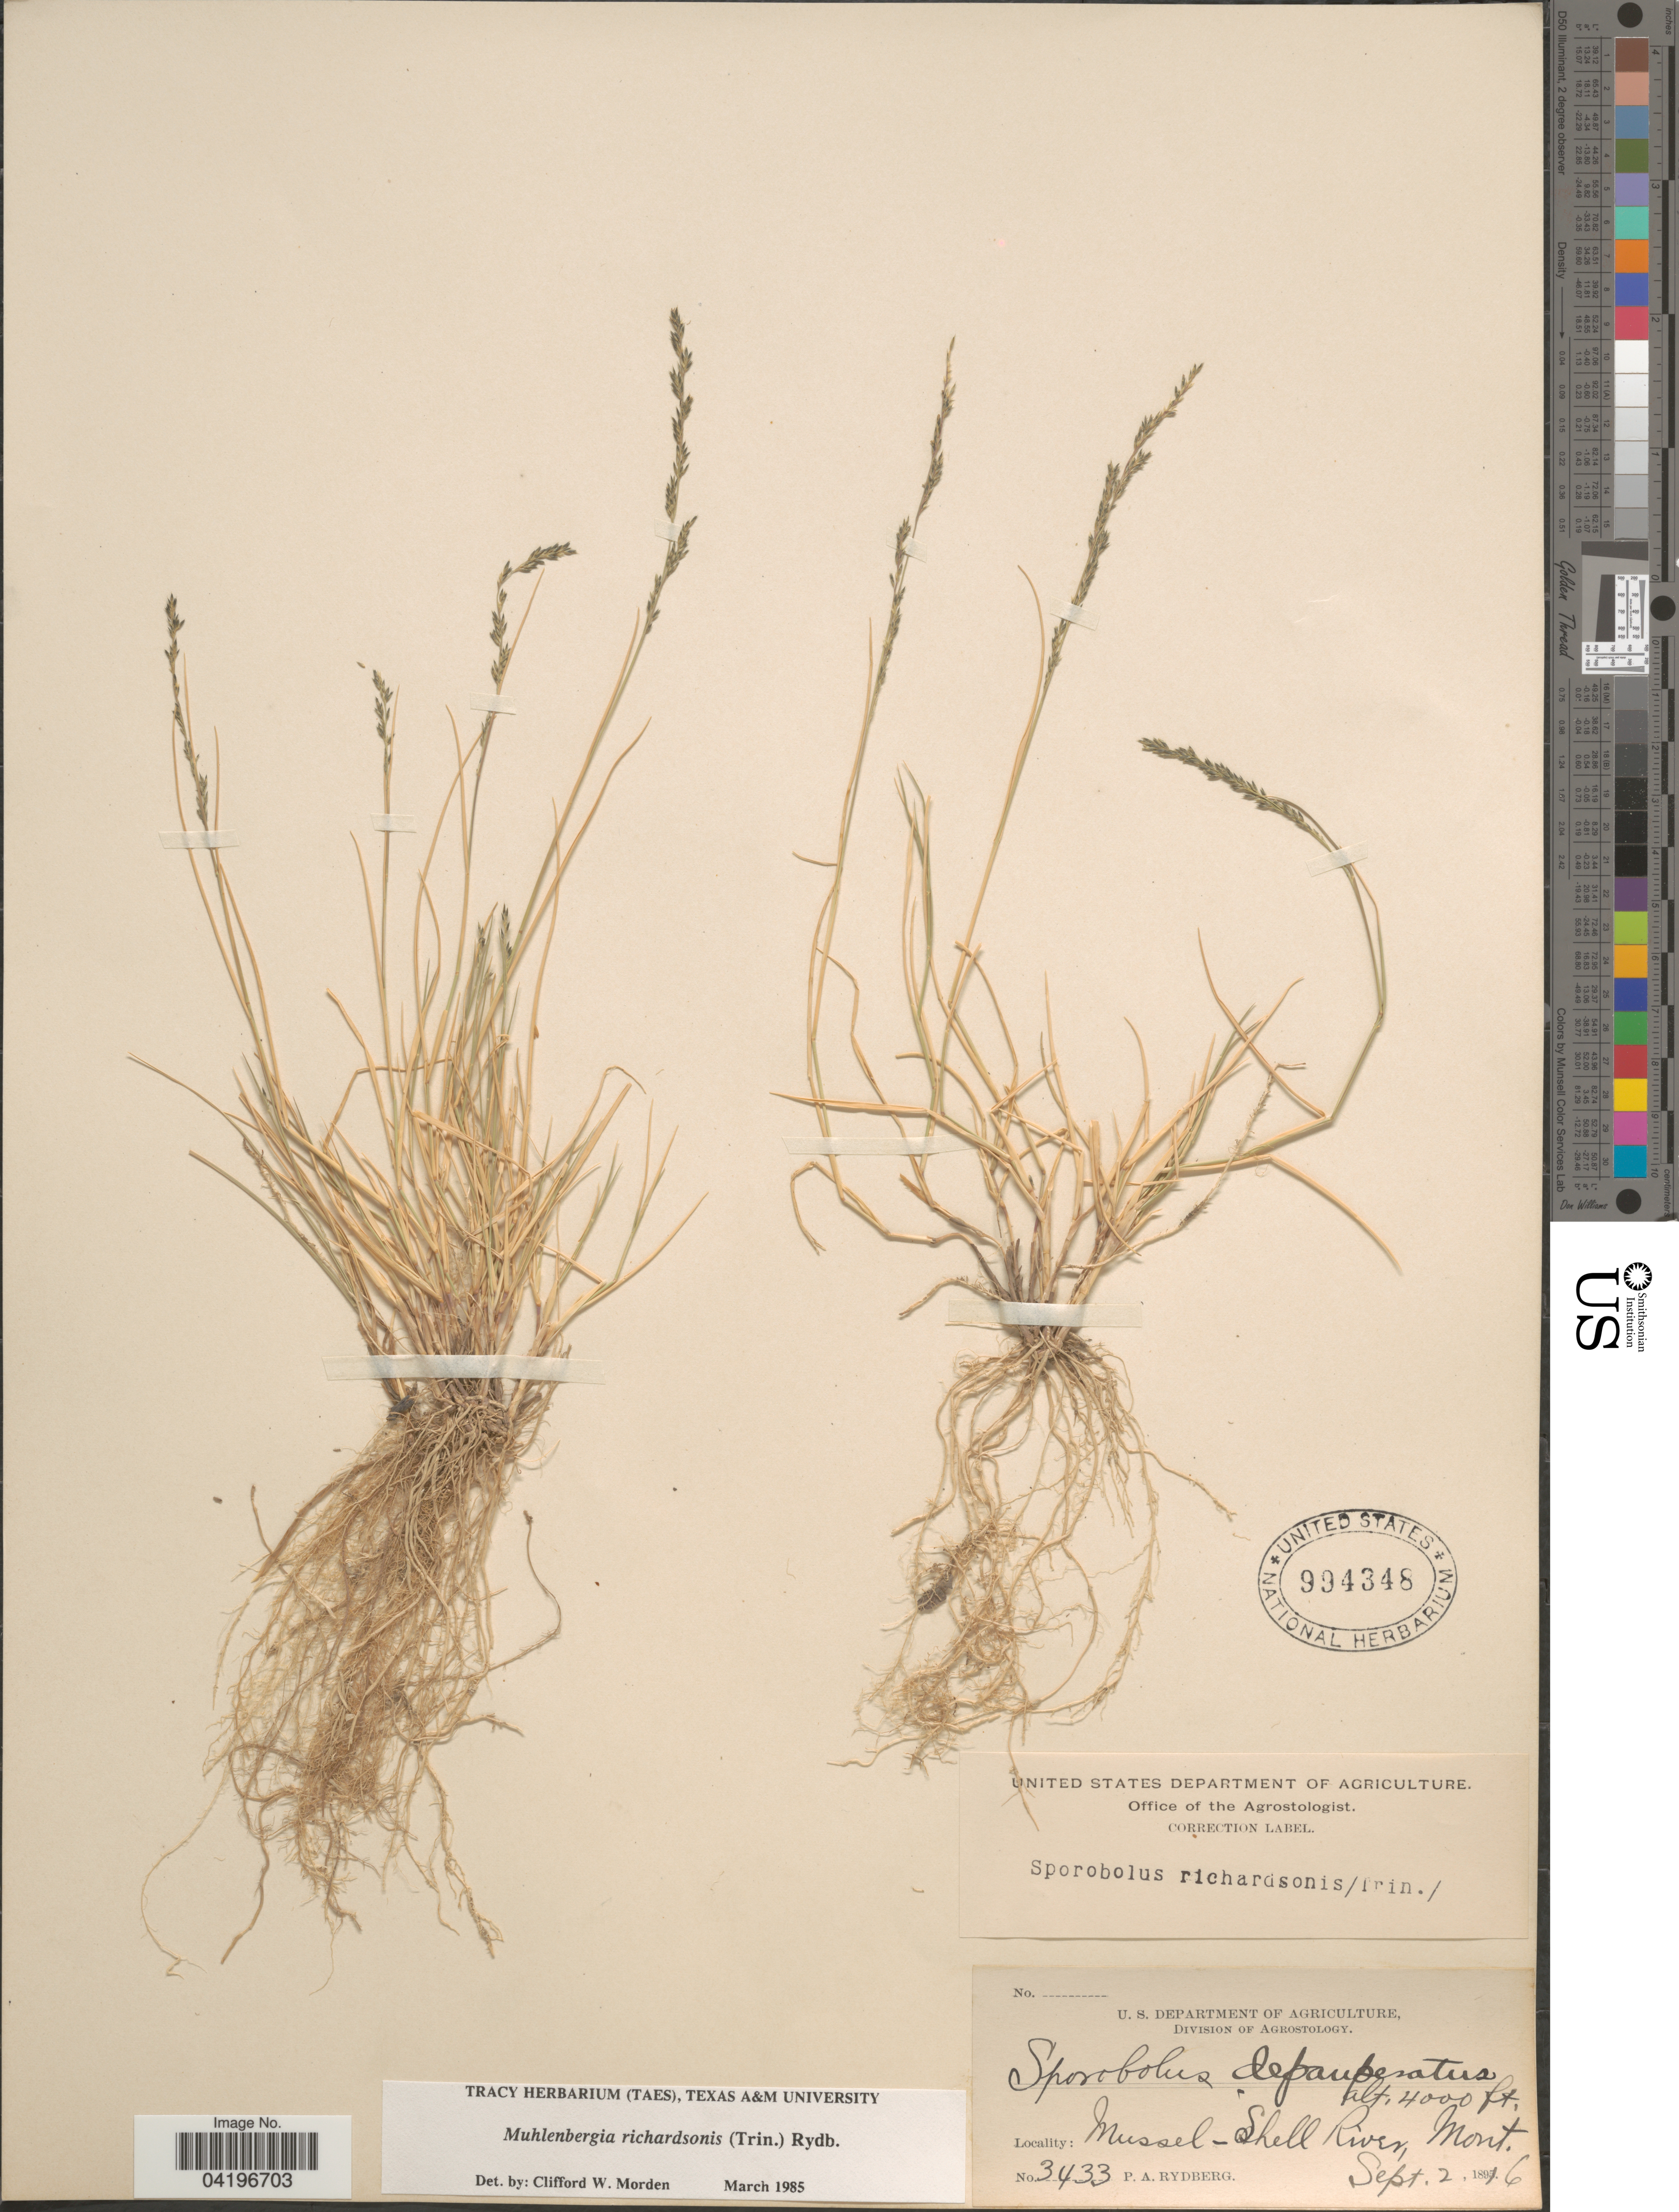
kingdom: Plantae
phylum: Tracheophyta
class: Liliopsida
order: Poales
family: Poaceae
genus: Muhlenbergia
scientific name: Muhlenbergia richardsonis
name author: (Trin.) Rydb.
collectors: P. A. Rydberg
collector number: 3433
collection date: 1896-09-02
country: United States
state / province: Montana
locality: Mussel-Shell River.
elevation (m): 1219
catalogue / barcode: US 994348